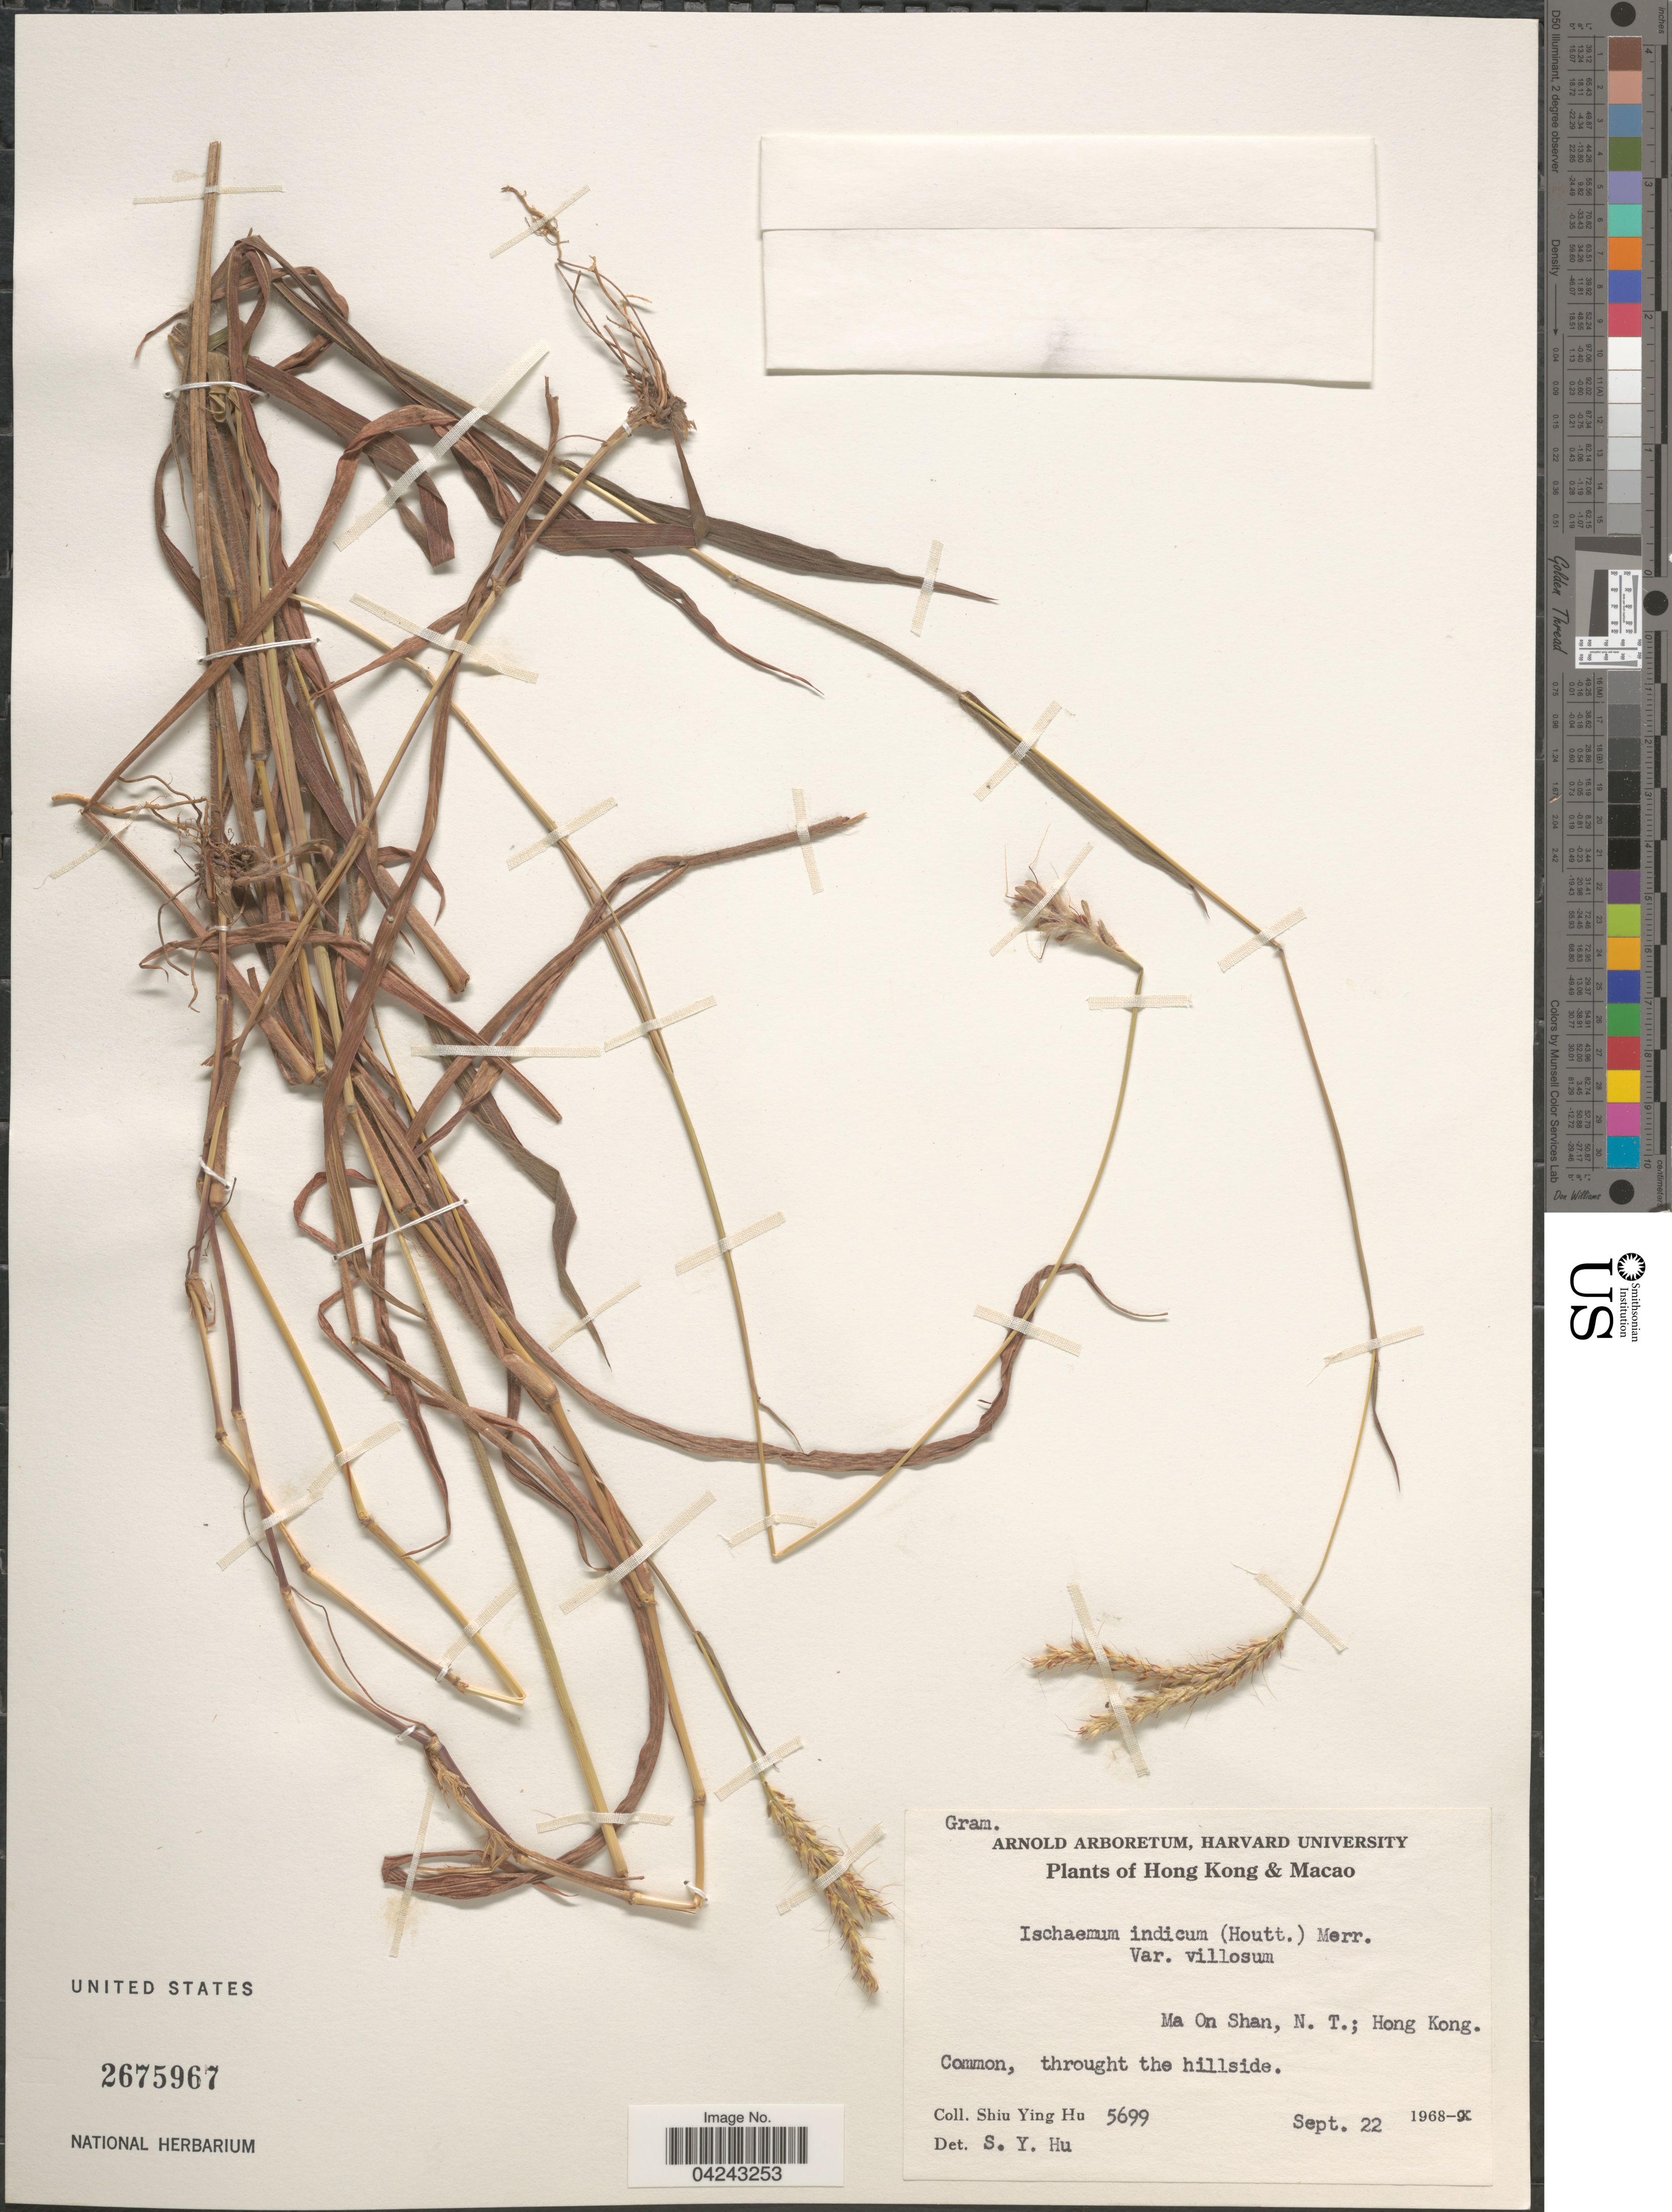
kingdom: Plantae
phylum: Tracheophyta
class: Liliopsida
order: Poales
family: Poaceae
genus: Ischaemum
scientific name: Ischaemum ciliare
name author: Retz.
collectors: S. Y. Hu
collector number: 5699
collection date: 1968-09-22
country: China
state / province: Hong Kong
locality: Ma On Shan, N. T.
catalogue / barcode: US 2675967